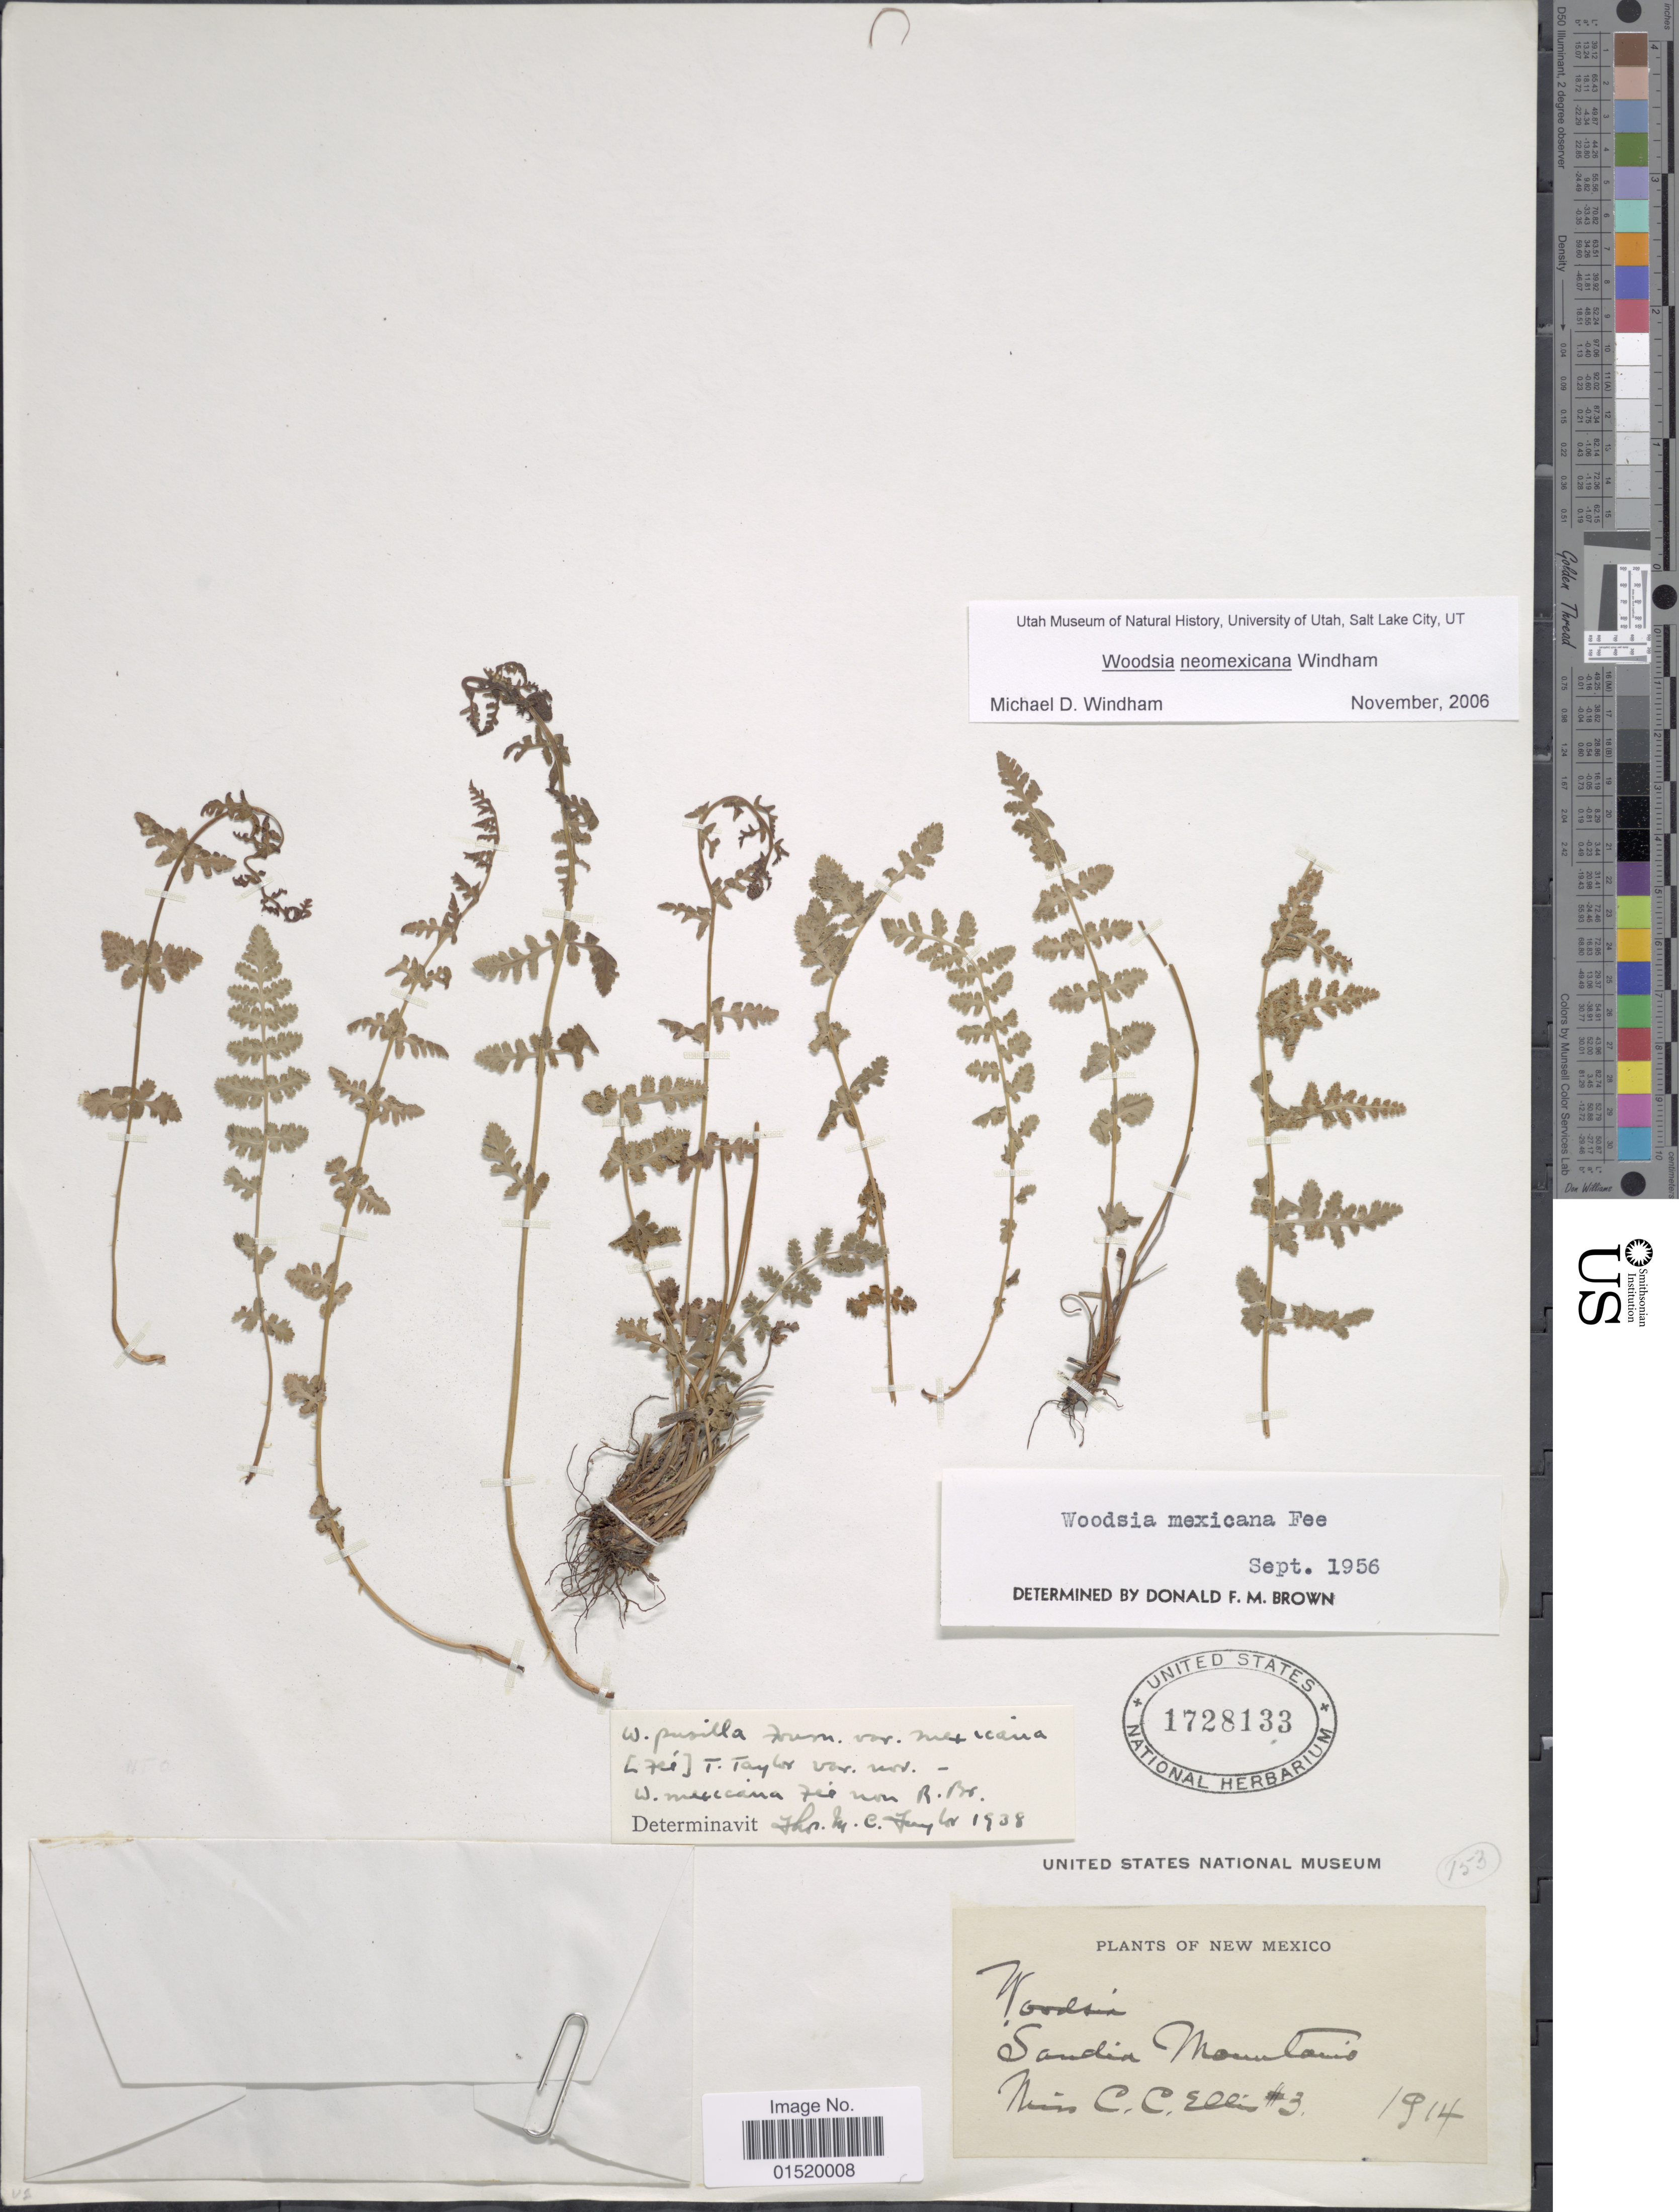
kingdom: Plantae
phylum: Tracheophyta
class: Polypodiopsida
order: Polypodiales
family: Woodsiaceae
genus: Woodsia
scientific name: Woodsia neomexicana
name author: Windham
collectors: C. C. Ellis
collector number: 3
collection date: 1914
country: United States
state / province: New Mexico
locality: Sandia Mountains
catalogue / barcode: US 1728133